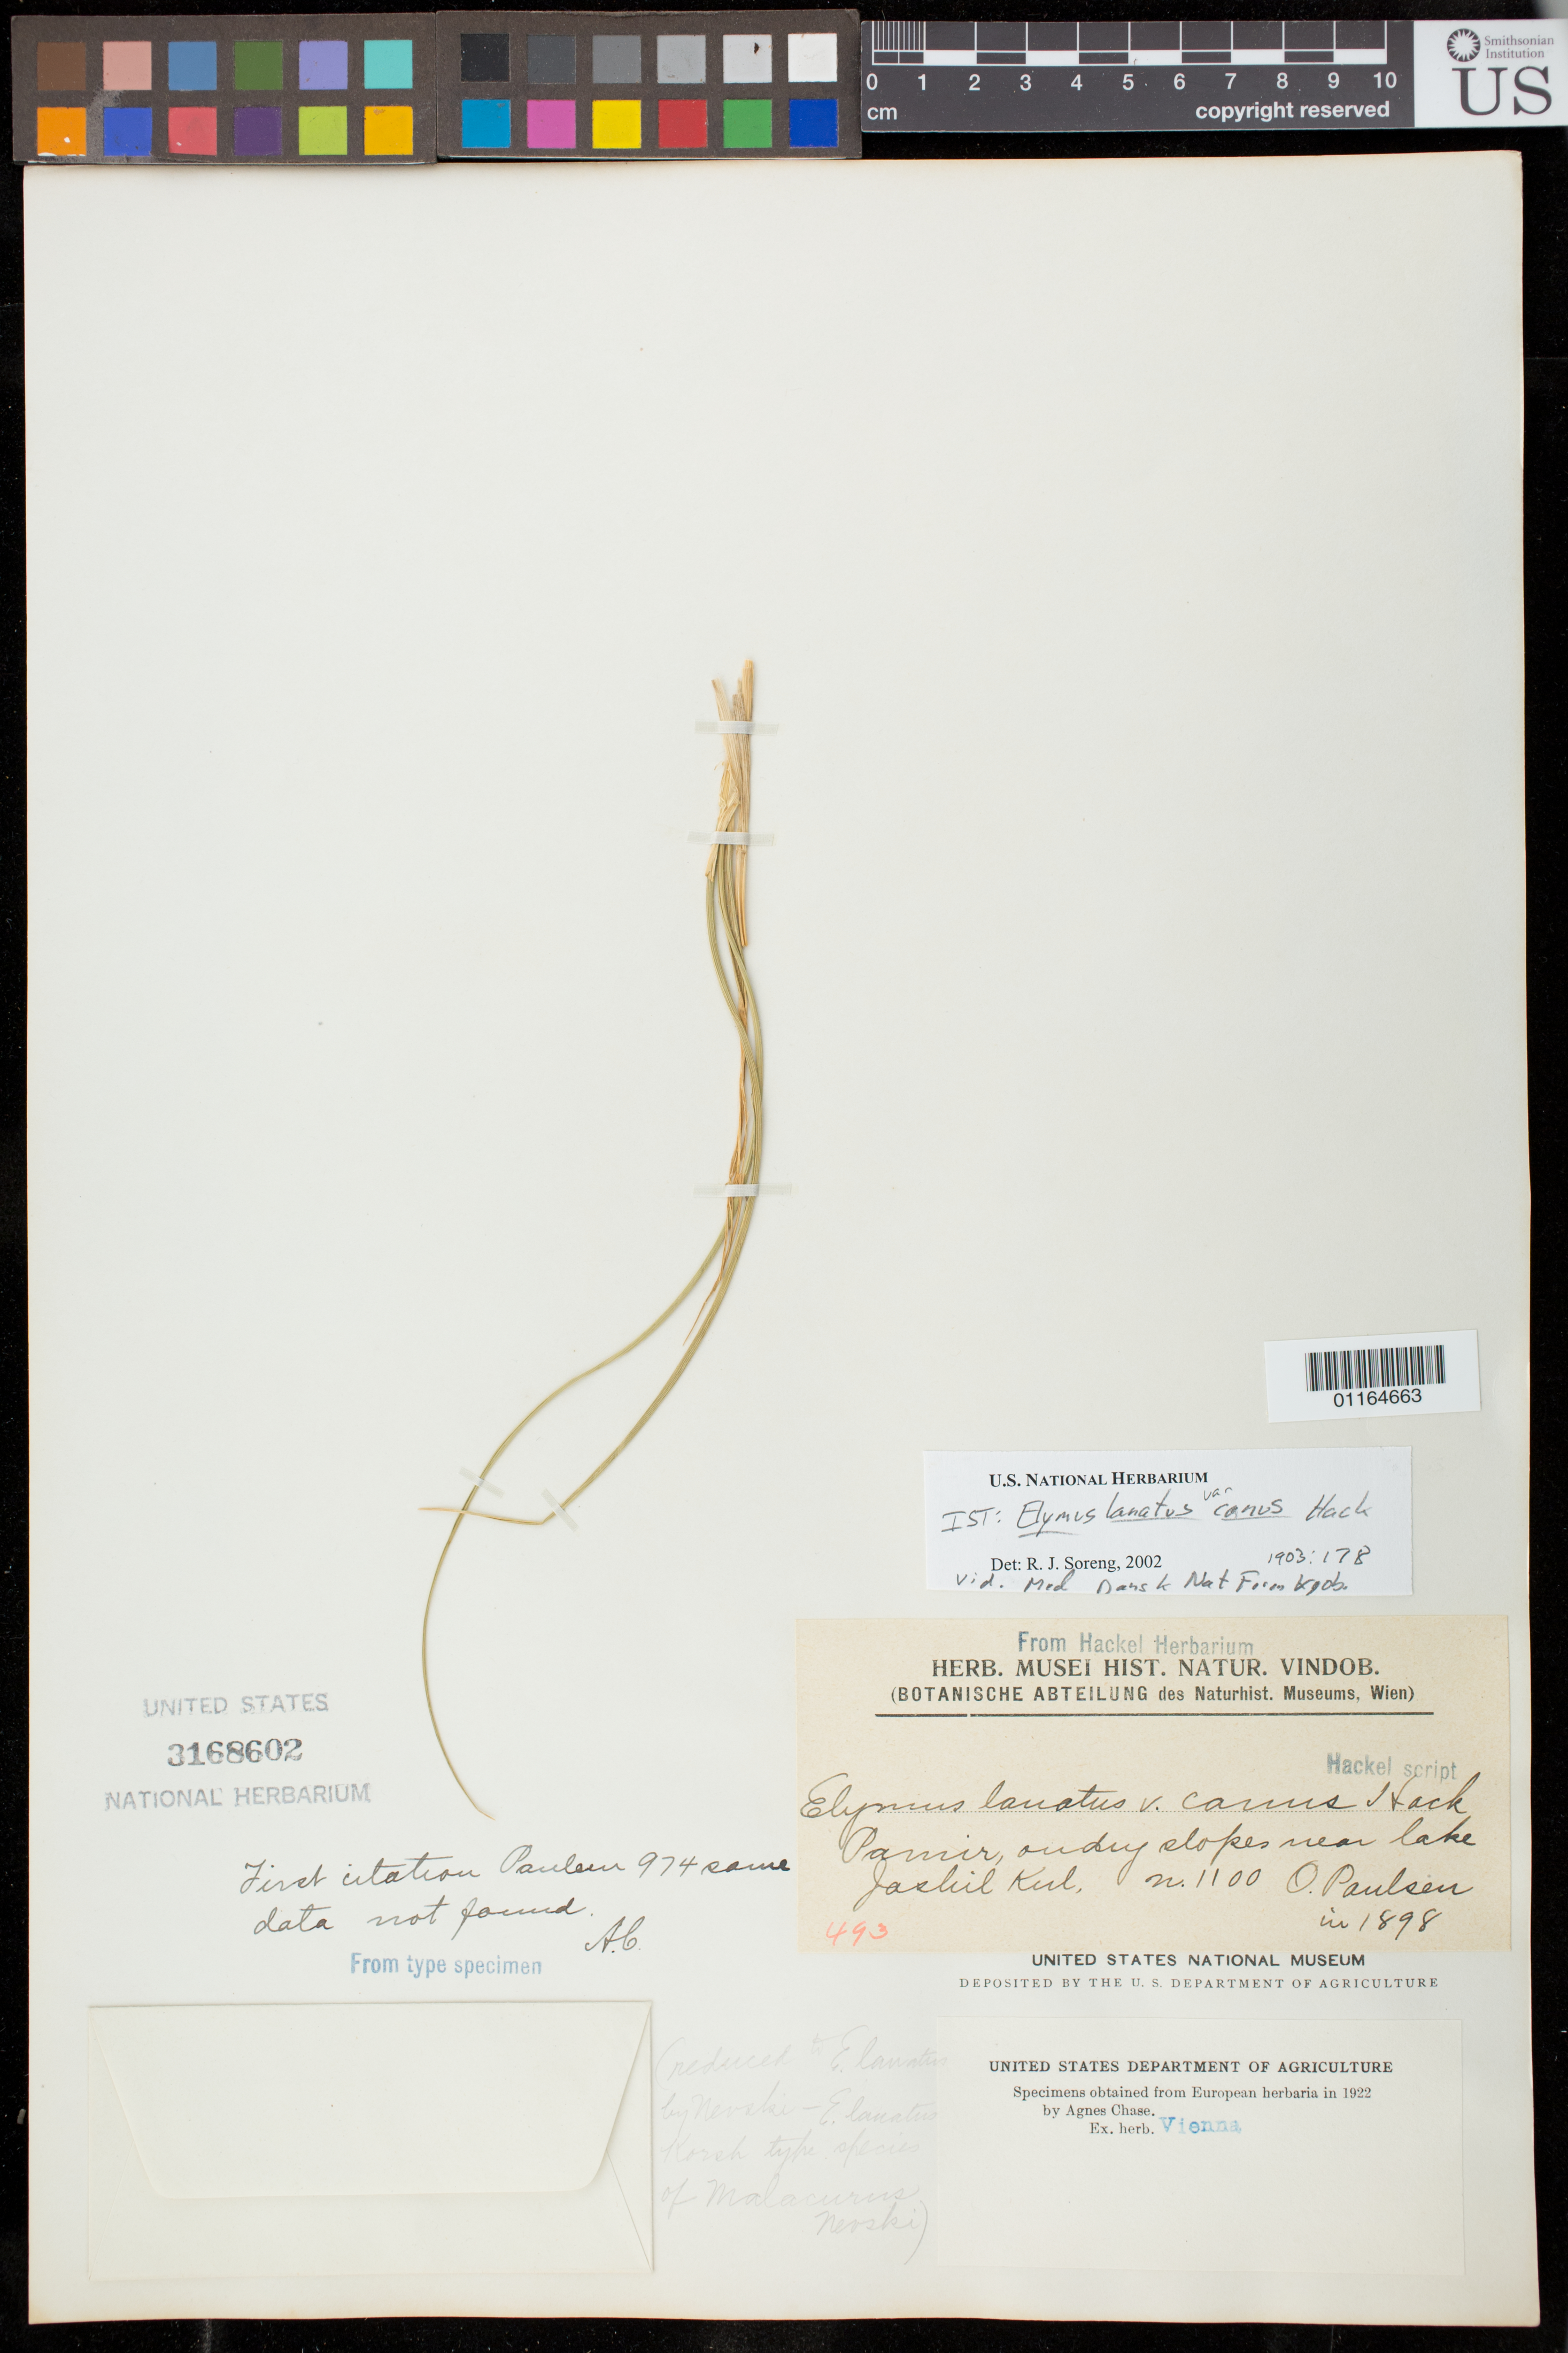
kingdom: Plantae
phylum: Tracheophyta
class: Liliopsida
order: Poales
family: Poaceae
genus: Elymus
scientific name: Elymus lanatus var. canus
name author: Hack.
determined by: Soreng, Robert J., Research Associate (BOT), Smithsonian Institution - National Museum of Natural History (UNITED STATES)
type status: Isosyntype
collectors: O. Paulsen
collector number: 1100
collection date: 1898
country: Tajikistan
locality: Pamir, on dry slopes near lake Jashil Kul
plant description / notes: Fragmentary material of type specimen ex herb. Hackel (Vienna)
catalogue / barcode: US 3168602